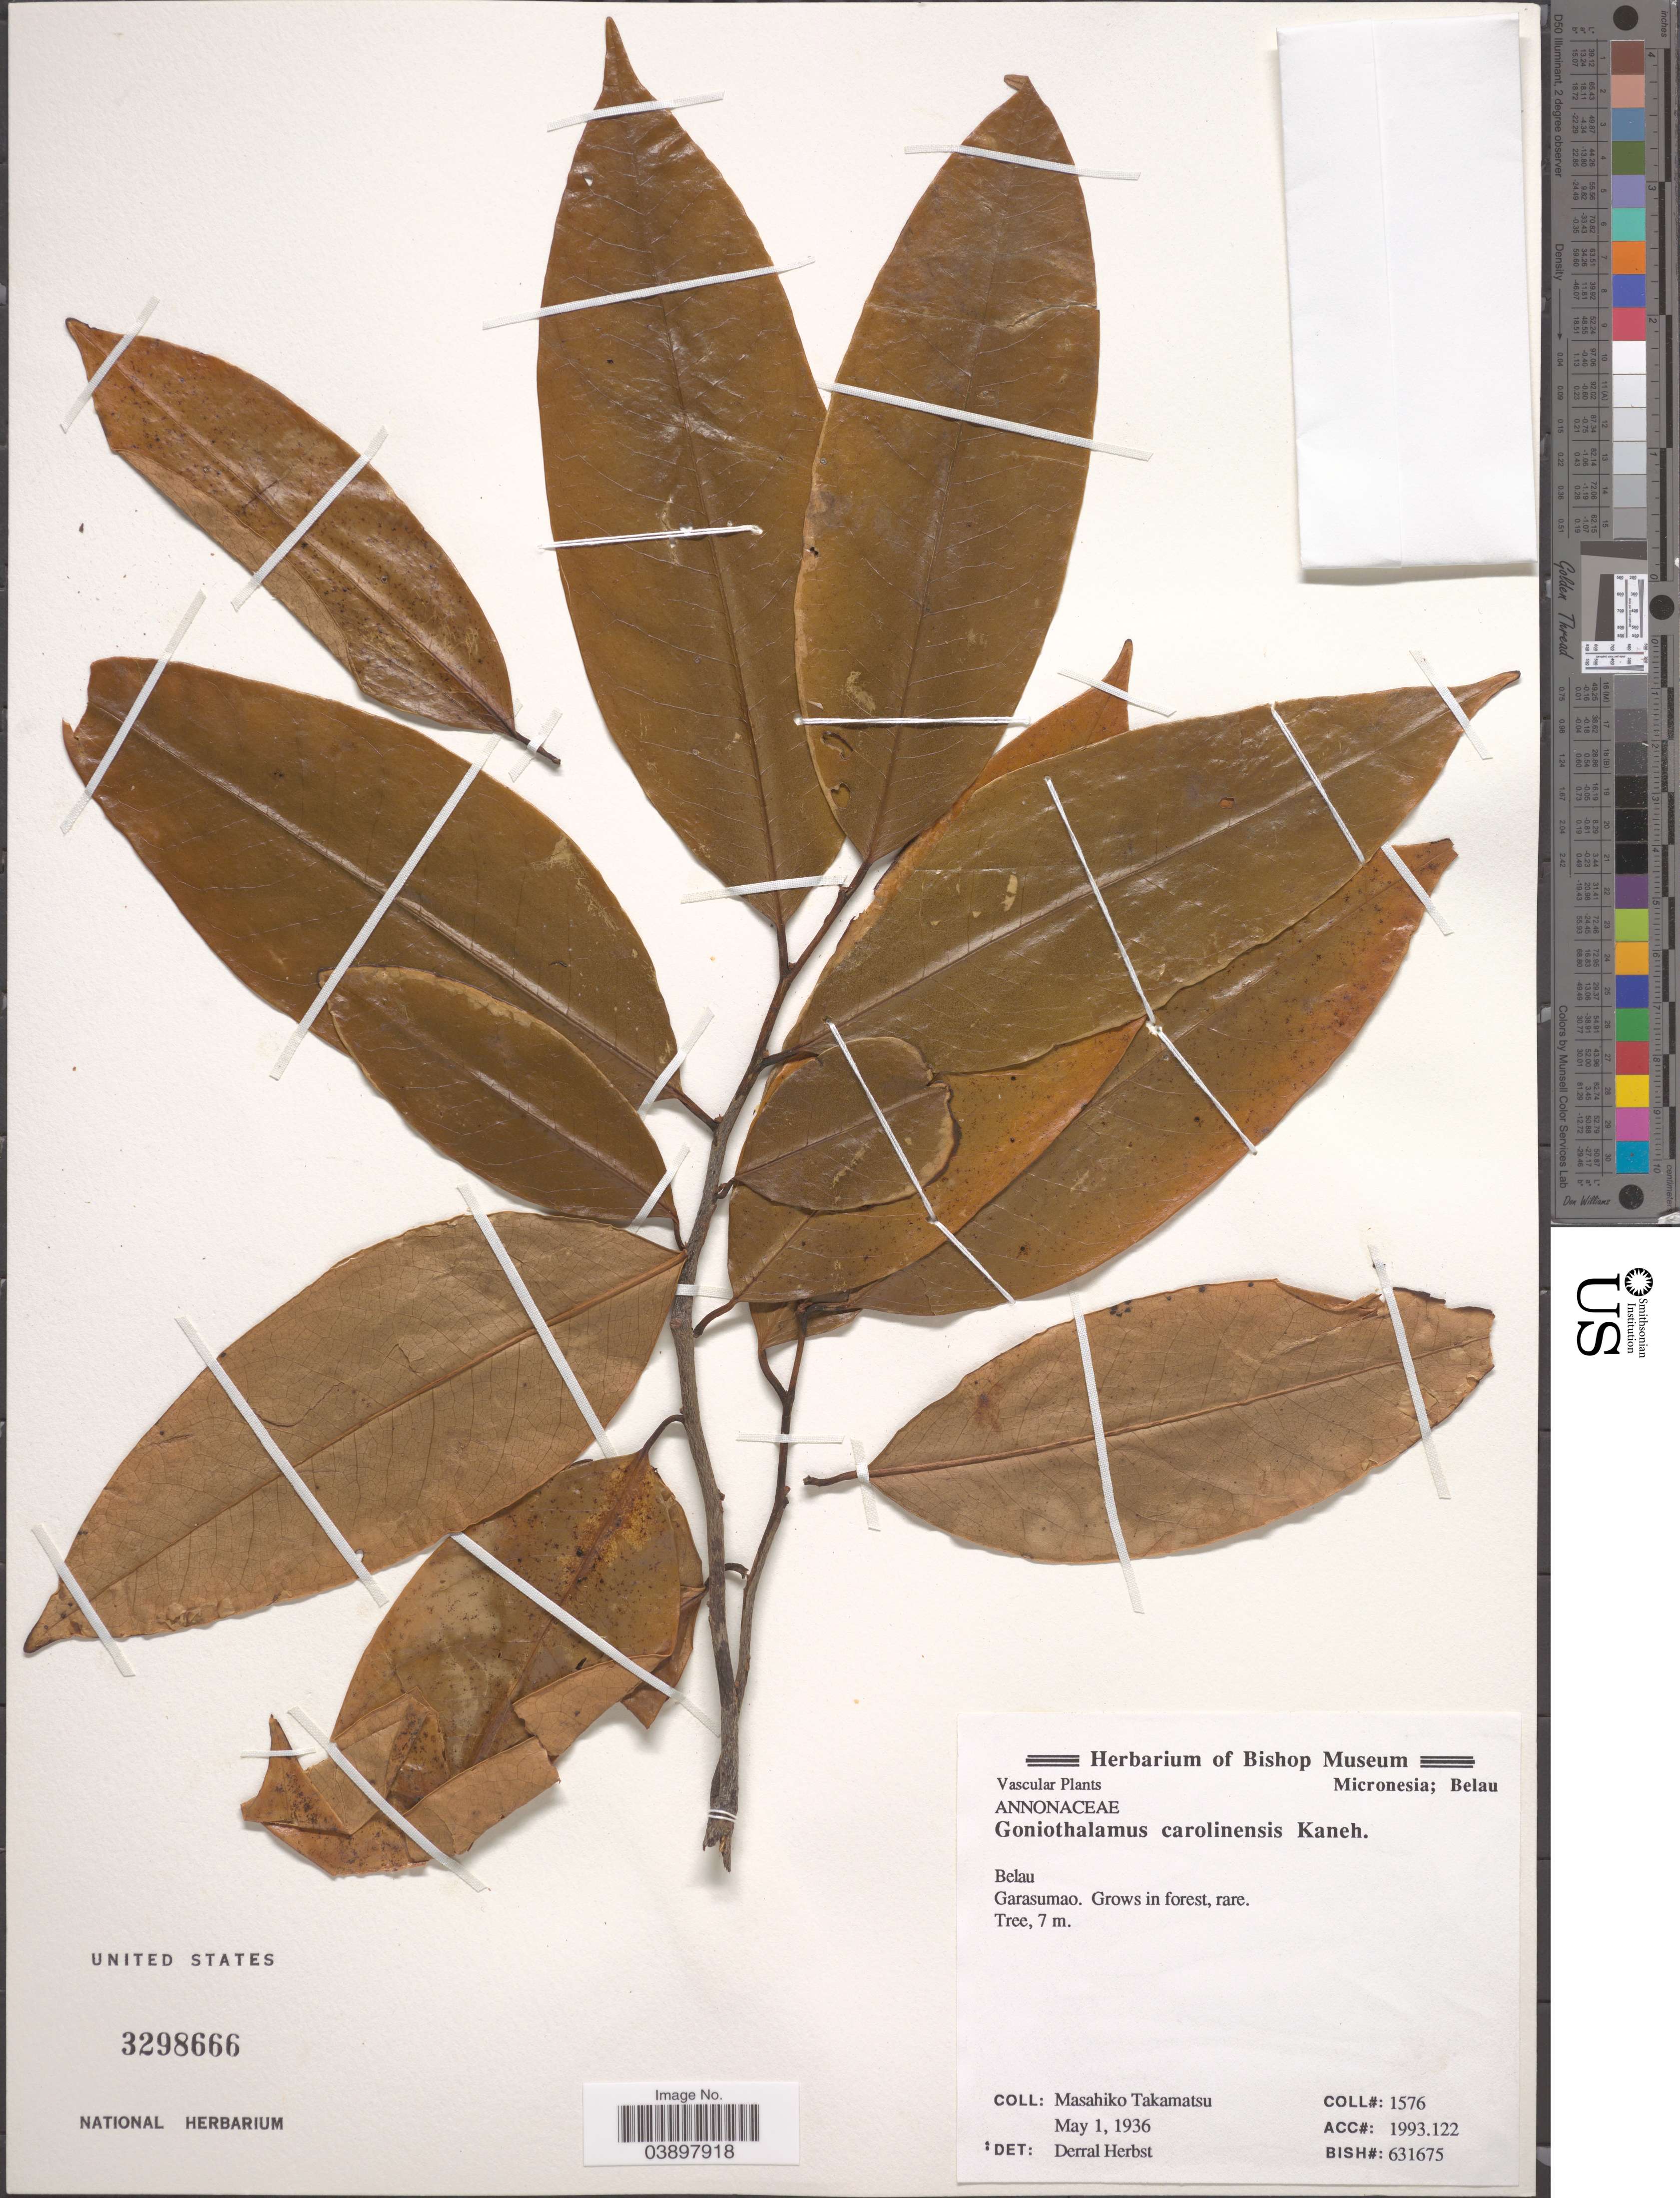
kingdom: Plantae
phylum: Tracheophyta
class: Magnoliopsida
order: Magnoliales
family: Annonaceae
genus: Goniothalamus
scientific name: Goniothalamus carolinensis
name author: Kaneh.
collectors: M. Takamatsu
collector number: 1576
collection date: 1936-05-01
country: Palau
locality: Garasumao.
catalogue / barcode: US 3298666